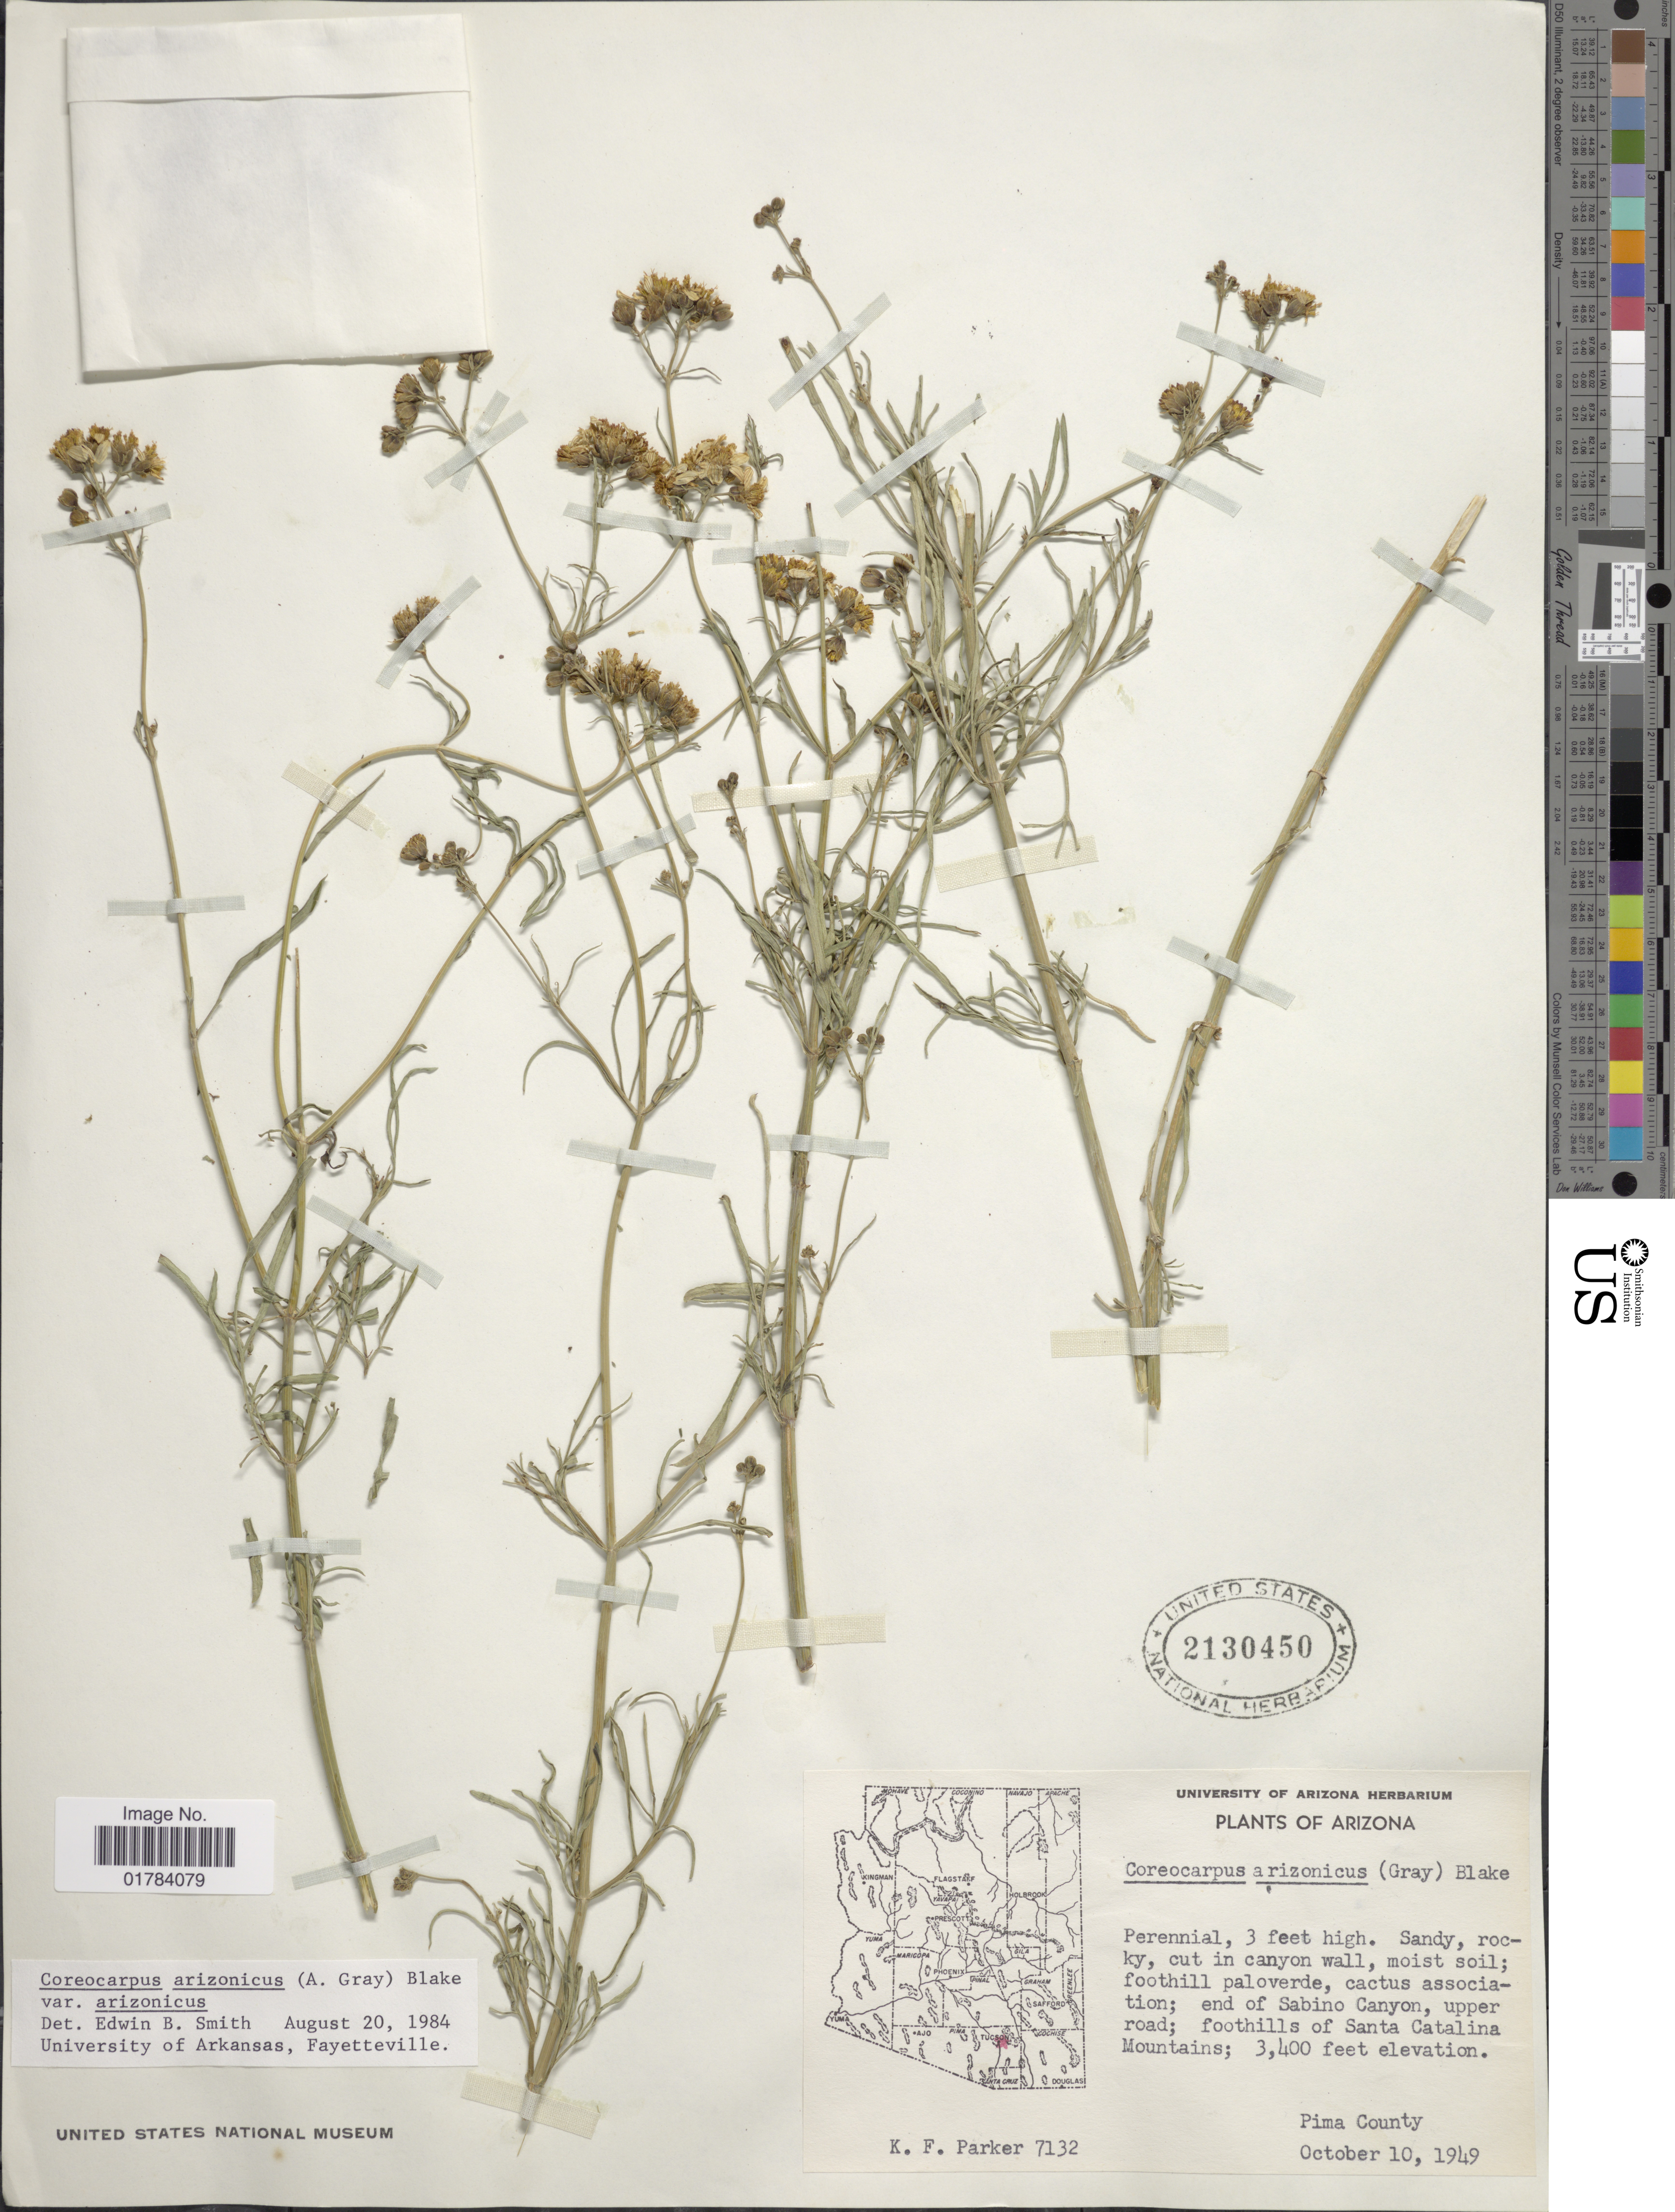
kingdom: Plantae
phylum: Tracheophyta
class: Magnoliopsida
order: Asterales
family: Asteraceae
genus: Coreocarpus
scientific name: Coreocarpus arizonicus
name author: (A. Gray) S.F. Blake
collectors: K. F. Parker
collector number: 7132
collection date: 1949-10-10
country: United States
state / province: Arizona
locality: End of Sabino Canyon, upper road; foothills of Santa Catalina Mountains, Pima County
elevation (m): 1036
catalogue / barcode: US 2130450